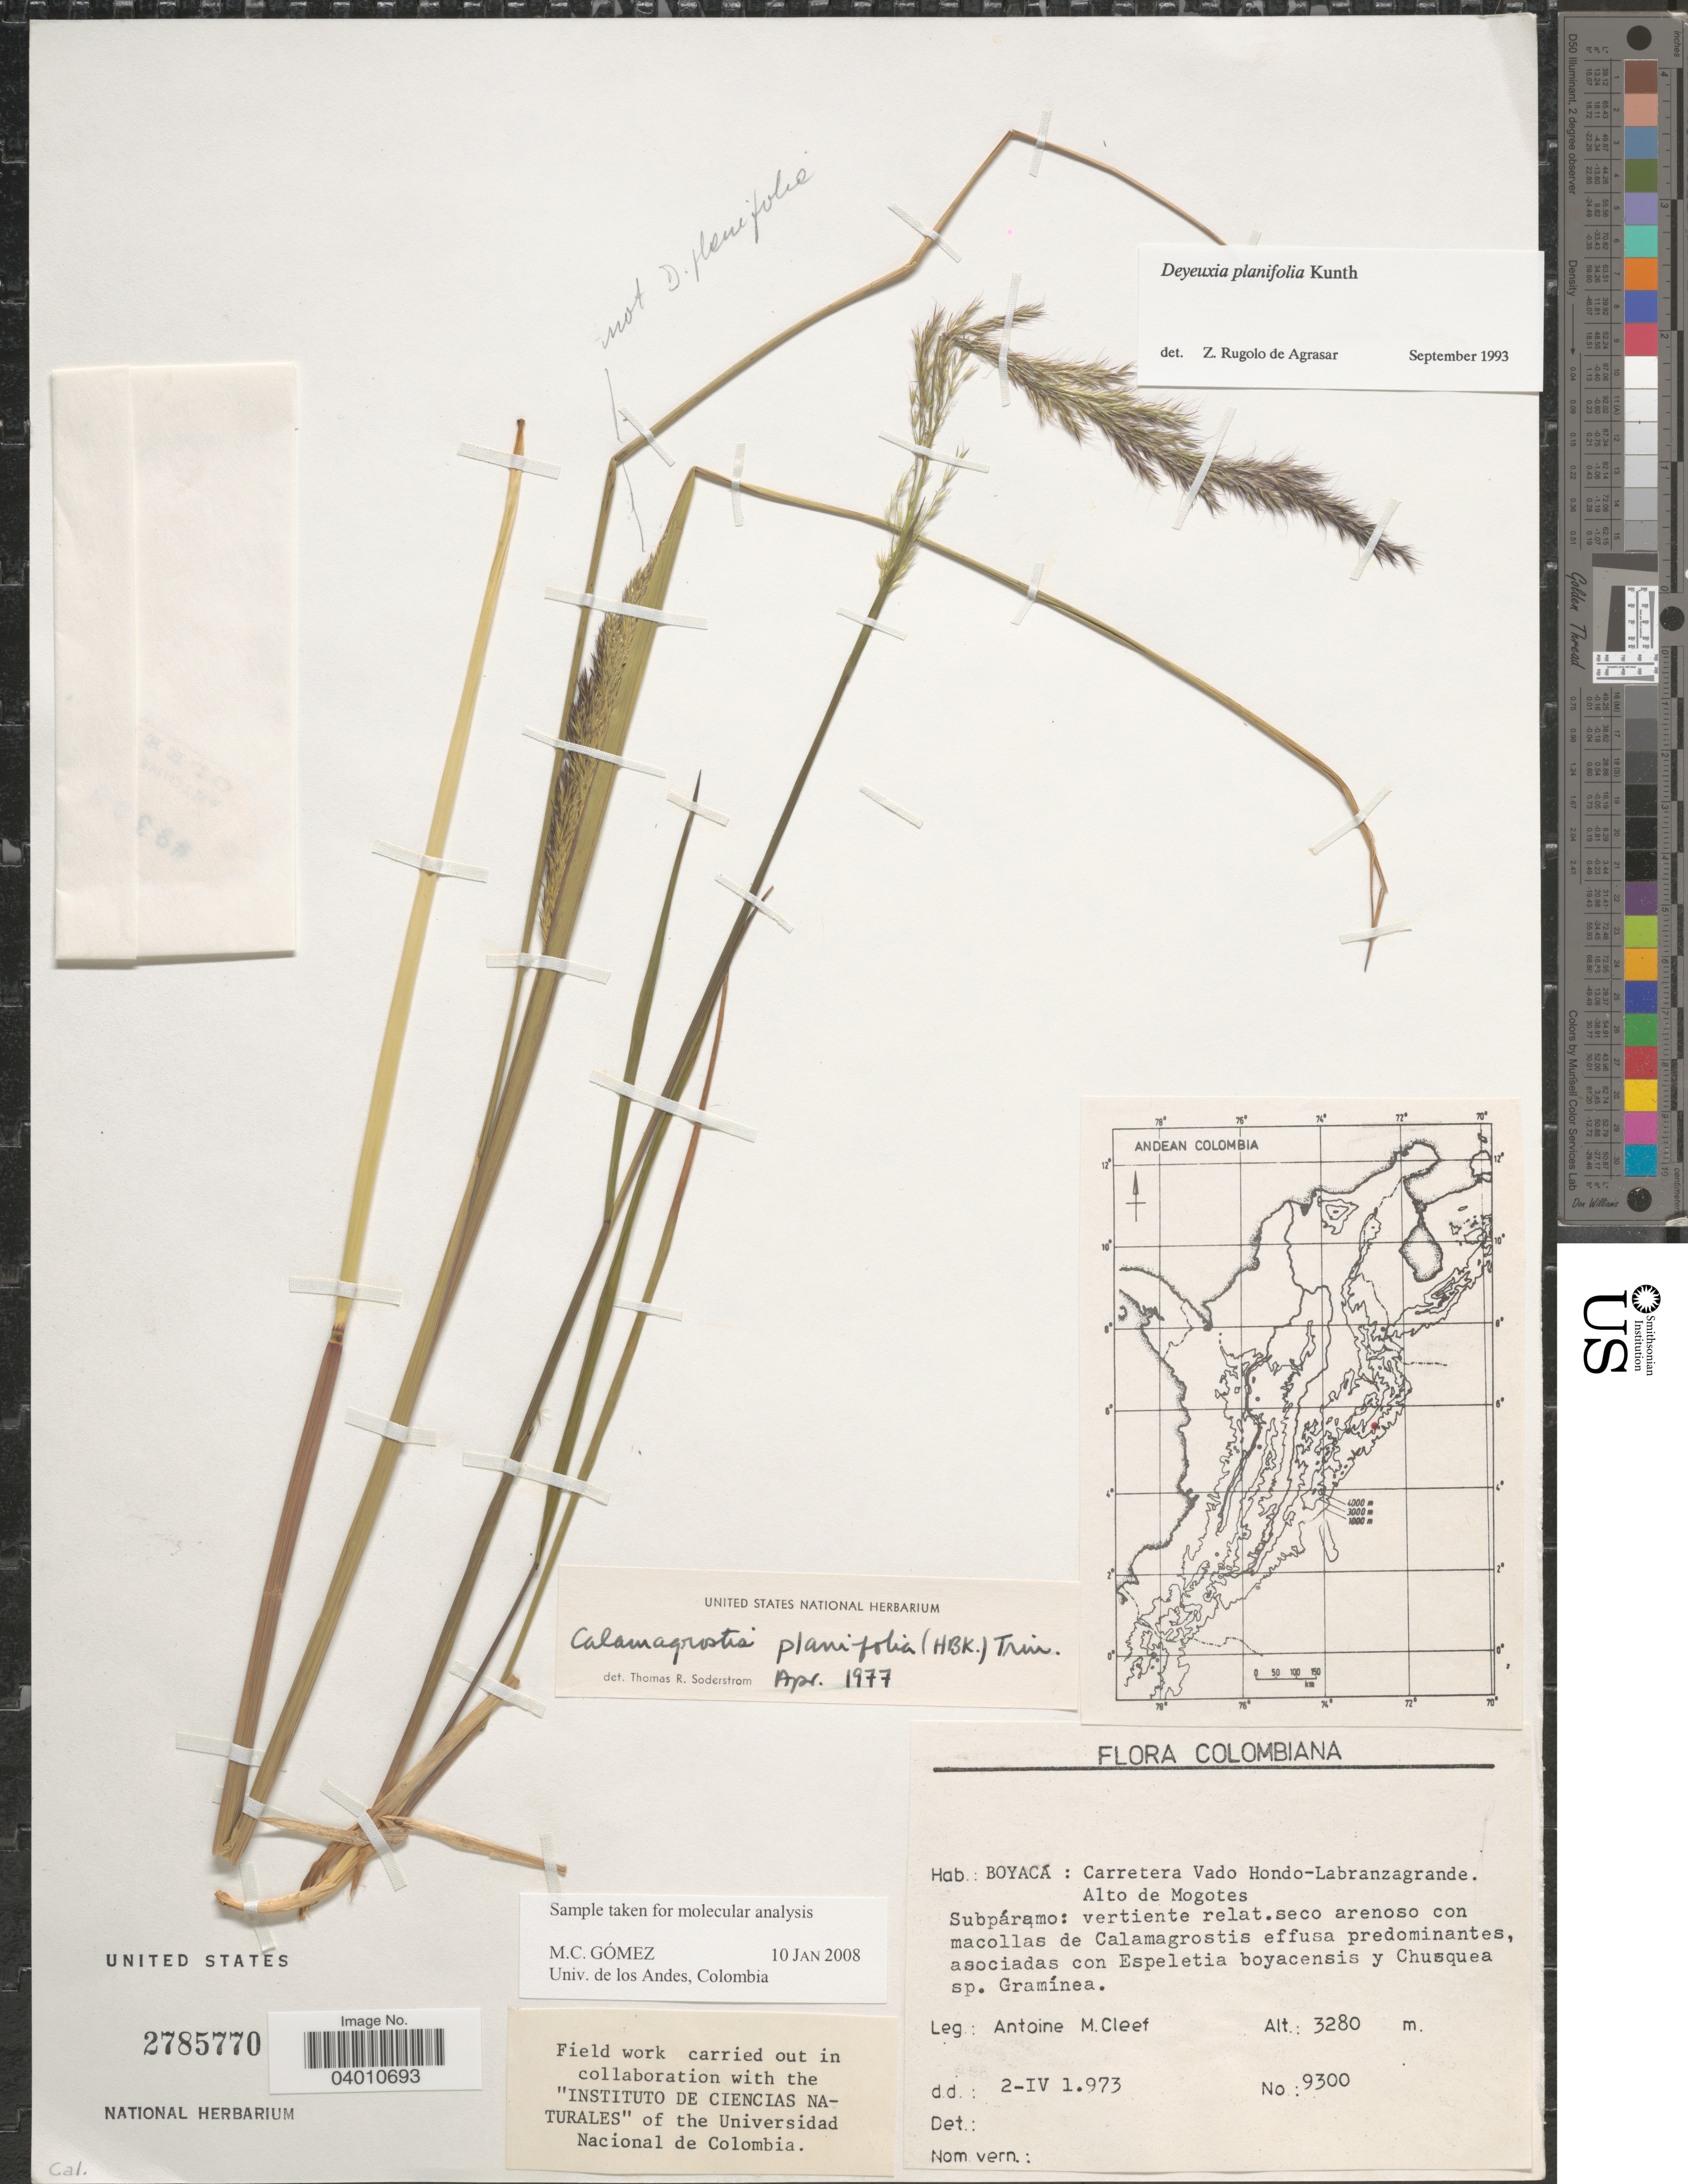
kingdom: Plantae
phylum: Tracheophyta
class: Liliopsida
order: Poales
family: Poaceae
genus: Peyritschia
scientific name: Peyritschia planifolia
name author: (Kunth) P.M. Peterson et al.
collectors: A. M. Cleef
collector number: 9300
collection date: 1973-04-02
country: Colombia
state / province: Boyacá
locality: Carretera Vado Hondo-Labranzagrande. Alto de Mogotes.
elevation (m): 3280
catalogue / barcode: US 2785770